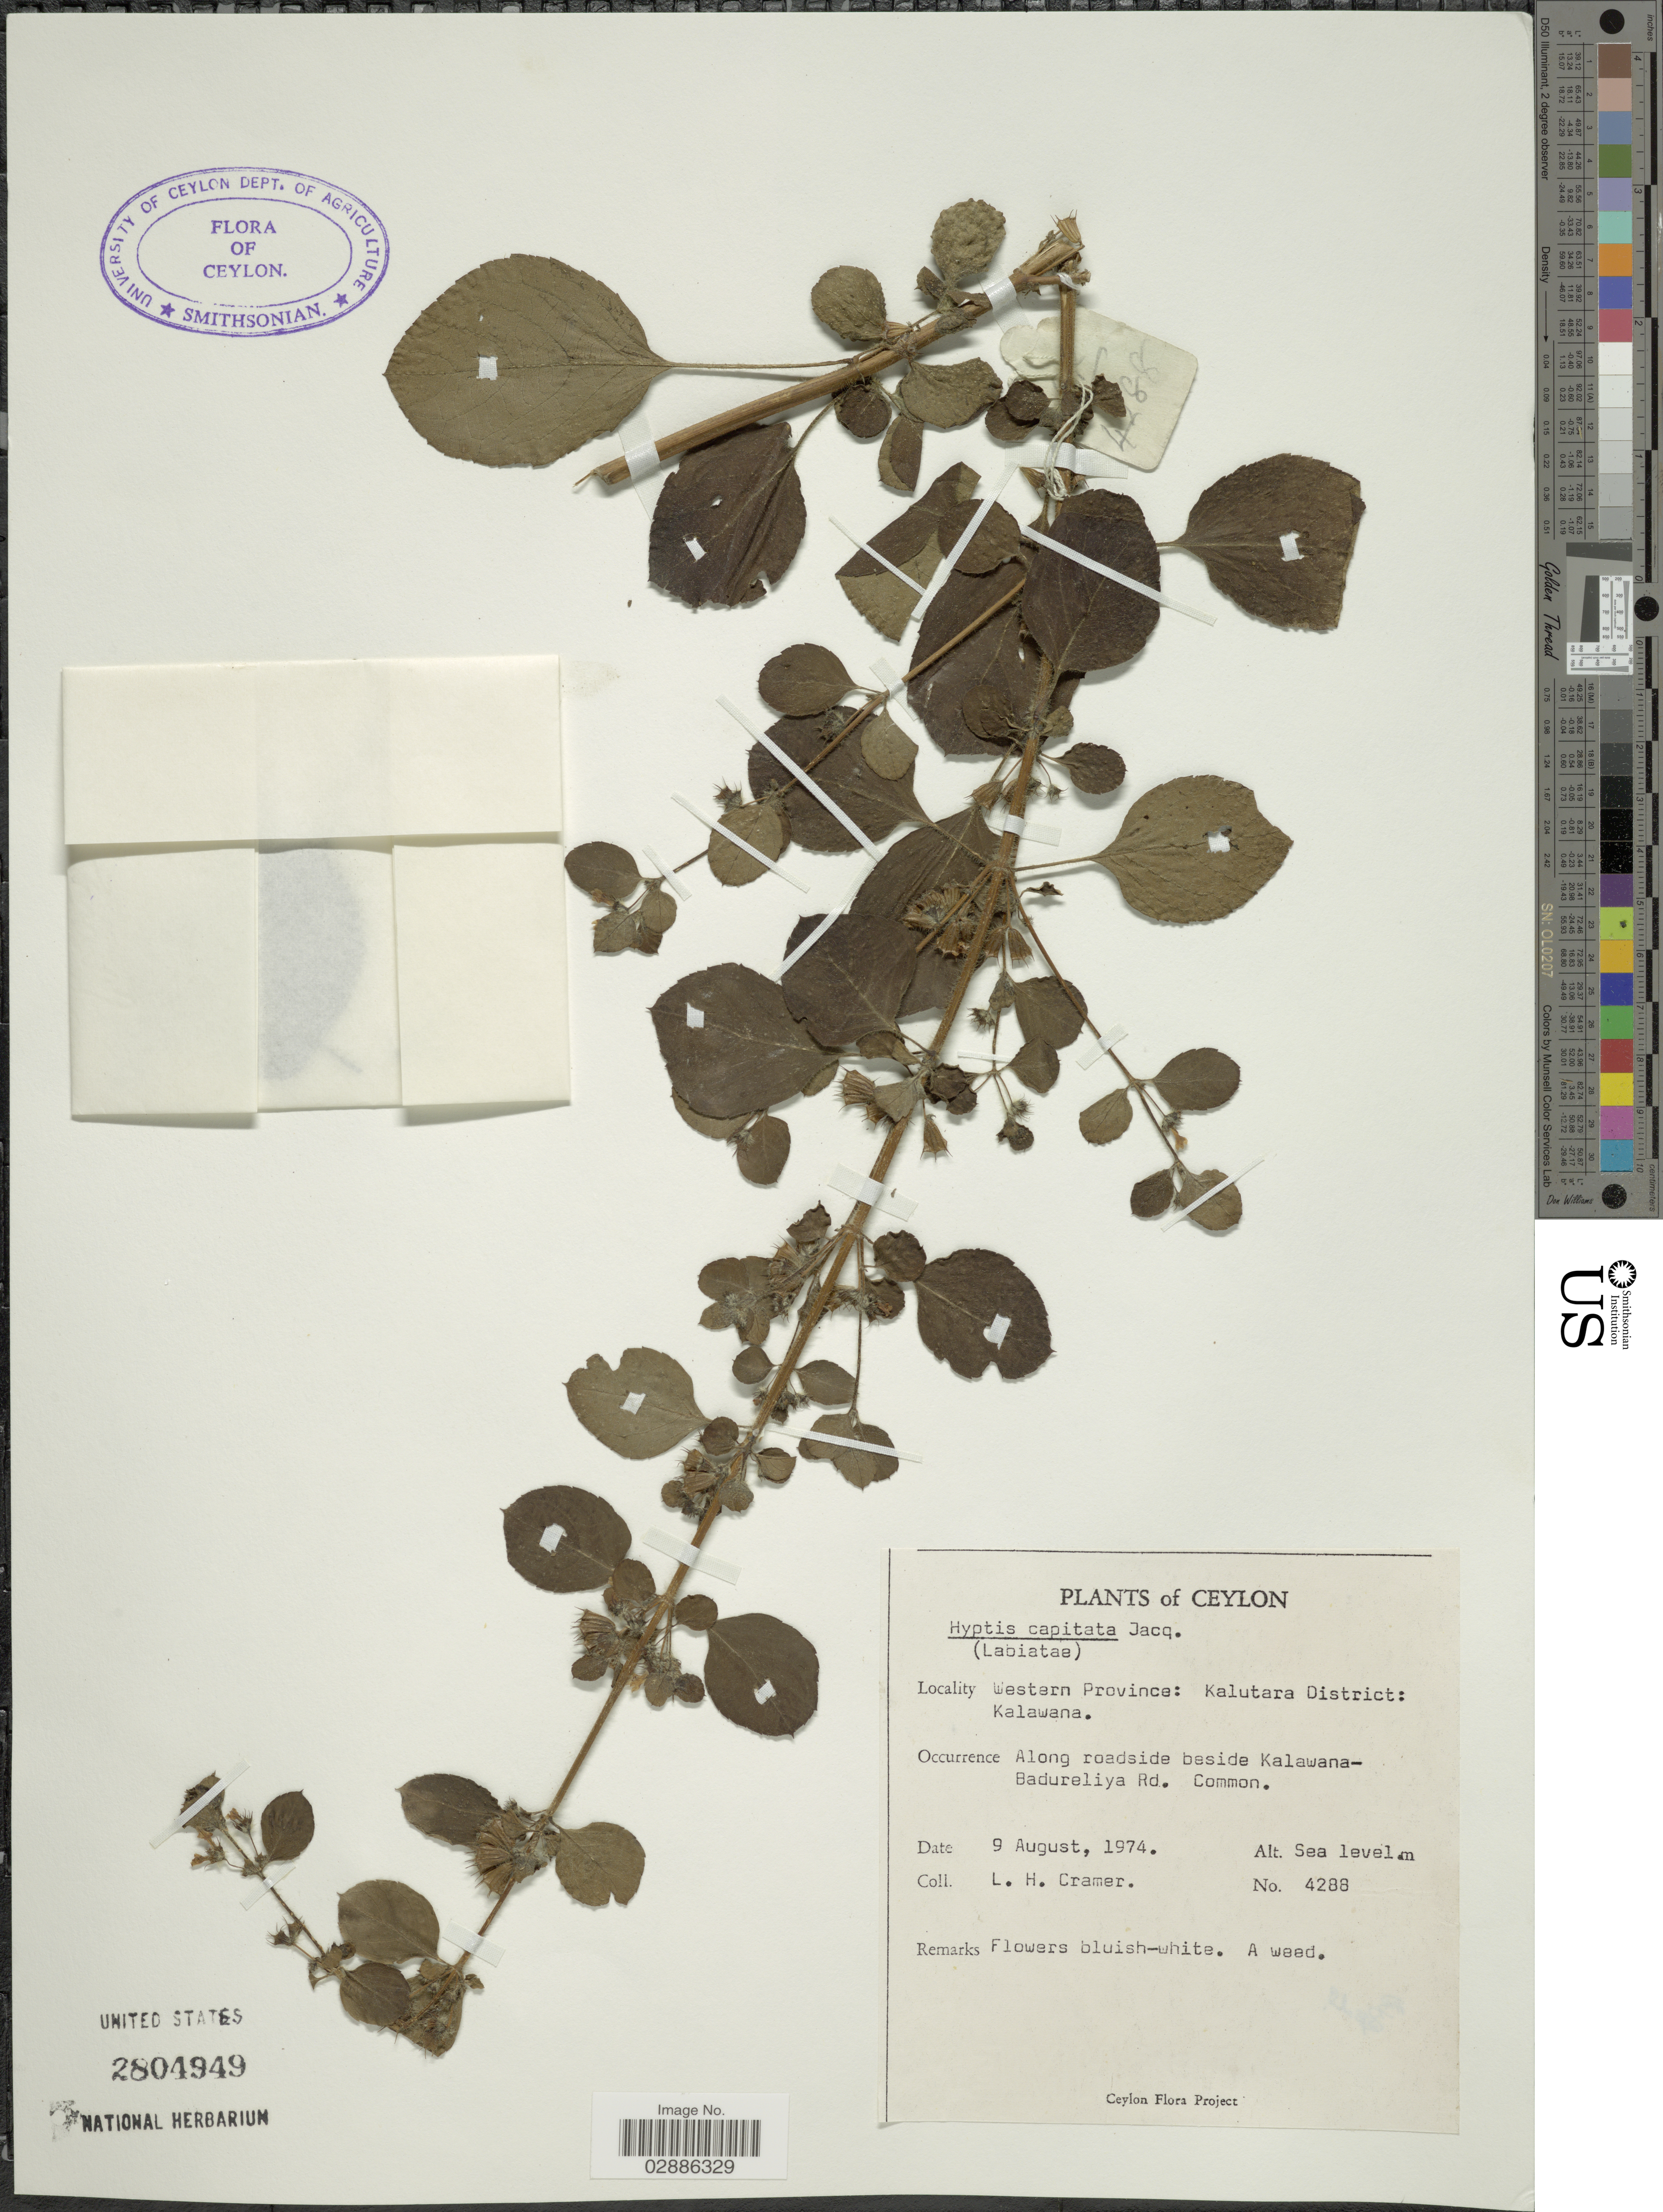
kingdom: Plantae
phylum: Tracheophyta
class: Magnoliopsida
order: Lamiales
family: Lamiaceae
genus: Hyptis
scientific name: Hyptis rhomboidea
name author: M. Martens & Galeotti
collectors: L. H. Cramer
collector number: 4288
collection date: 1974-08-09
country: Sri Lanka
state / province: Western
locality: Ceylon, Western Province: Kalutara District: Kalawana, Along roadside beside Kalawana-Badureliya Rd.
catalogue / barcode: US 2804949